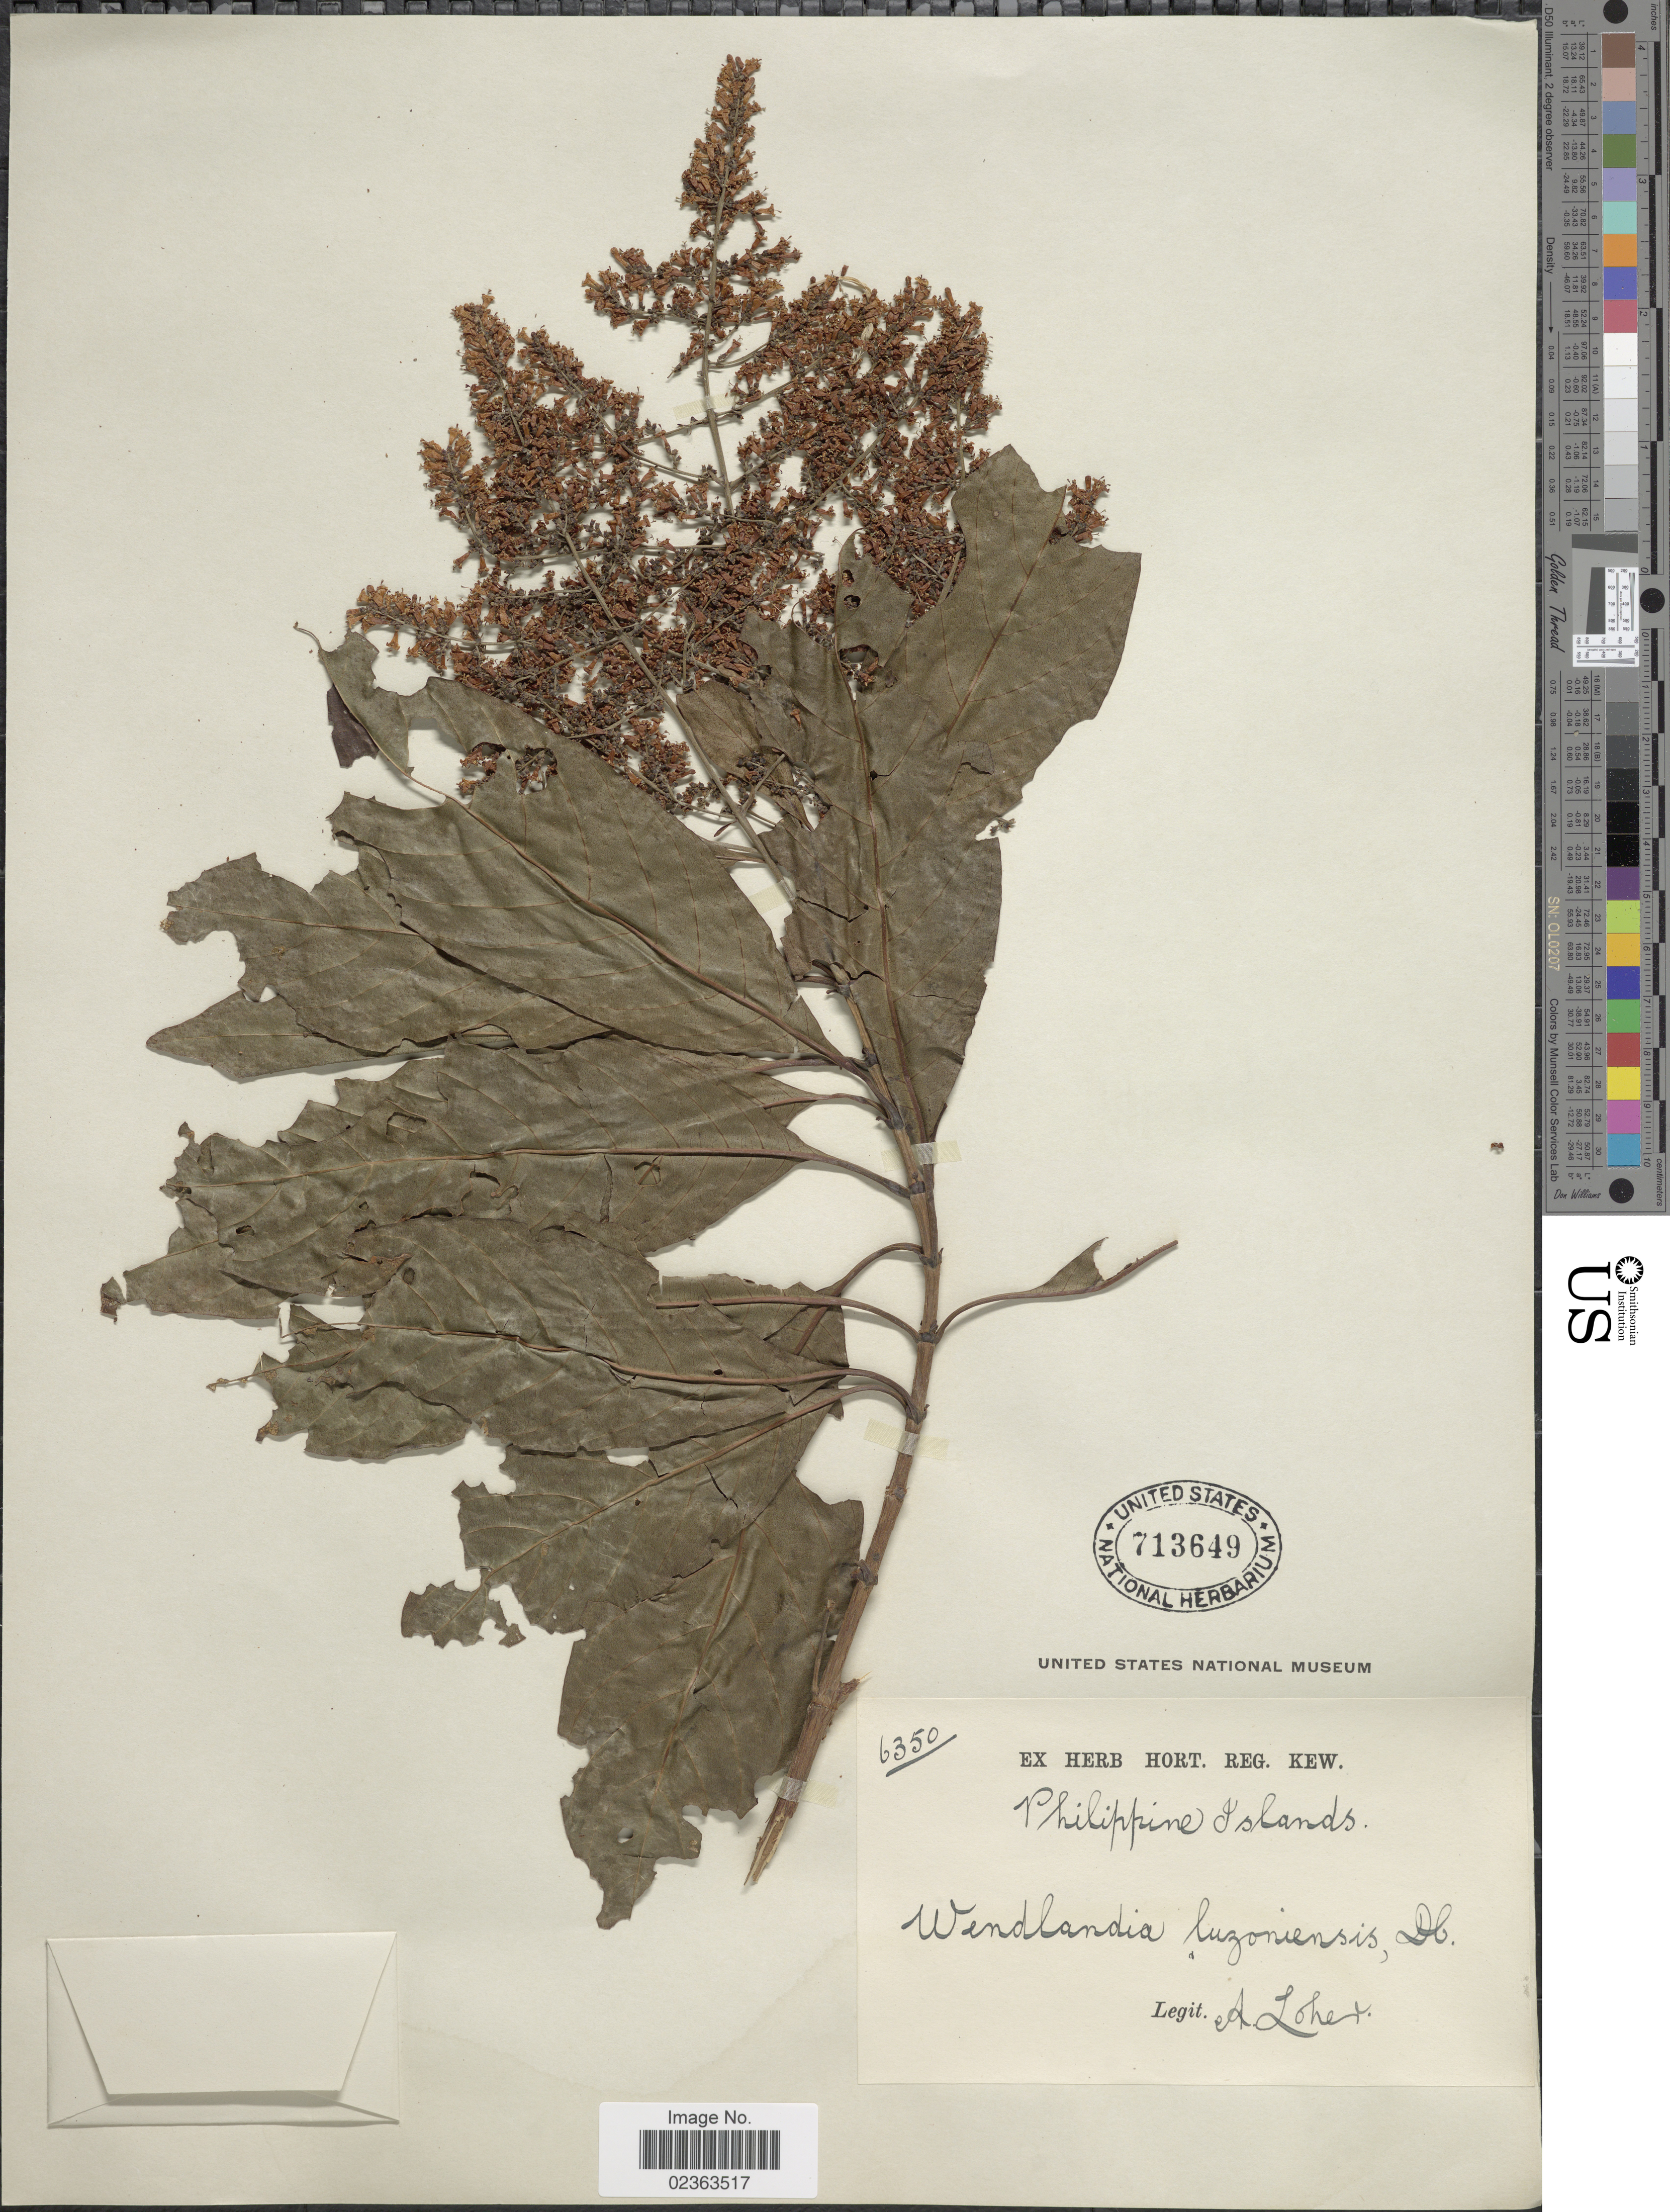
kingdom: Plantae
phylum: Tracheophyta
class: Magnoliopsida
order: Gentianales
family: Rubiaceae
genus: Wendlandia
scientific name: Wendlandia luzoniensis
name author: DC.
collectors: A. Loher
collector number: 6350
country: Philippines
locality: Philippine Islands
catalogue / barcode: US 713649